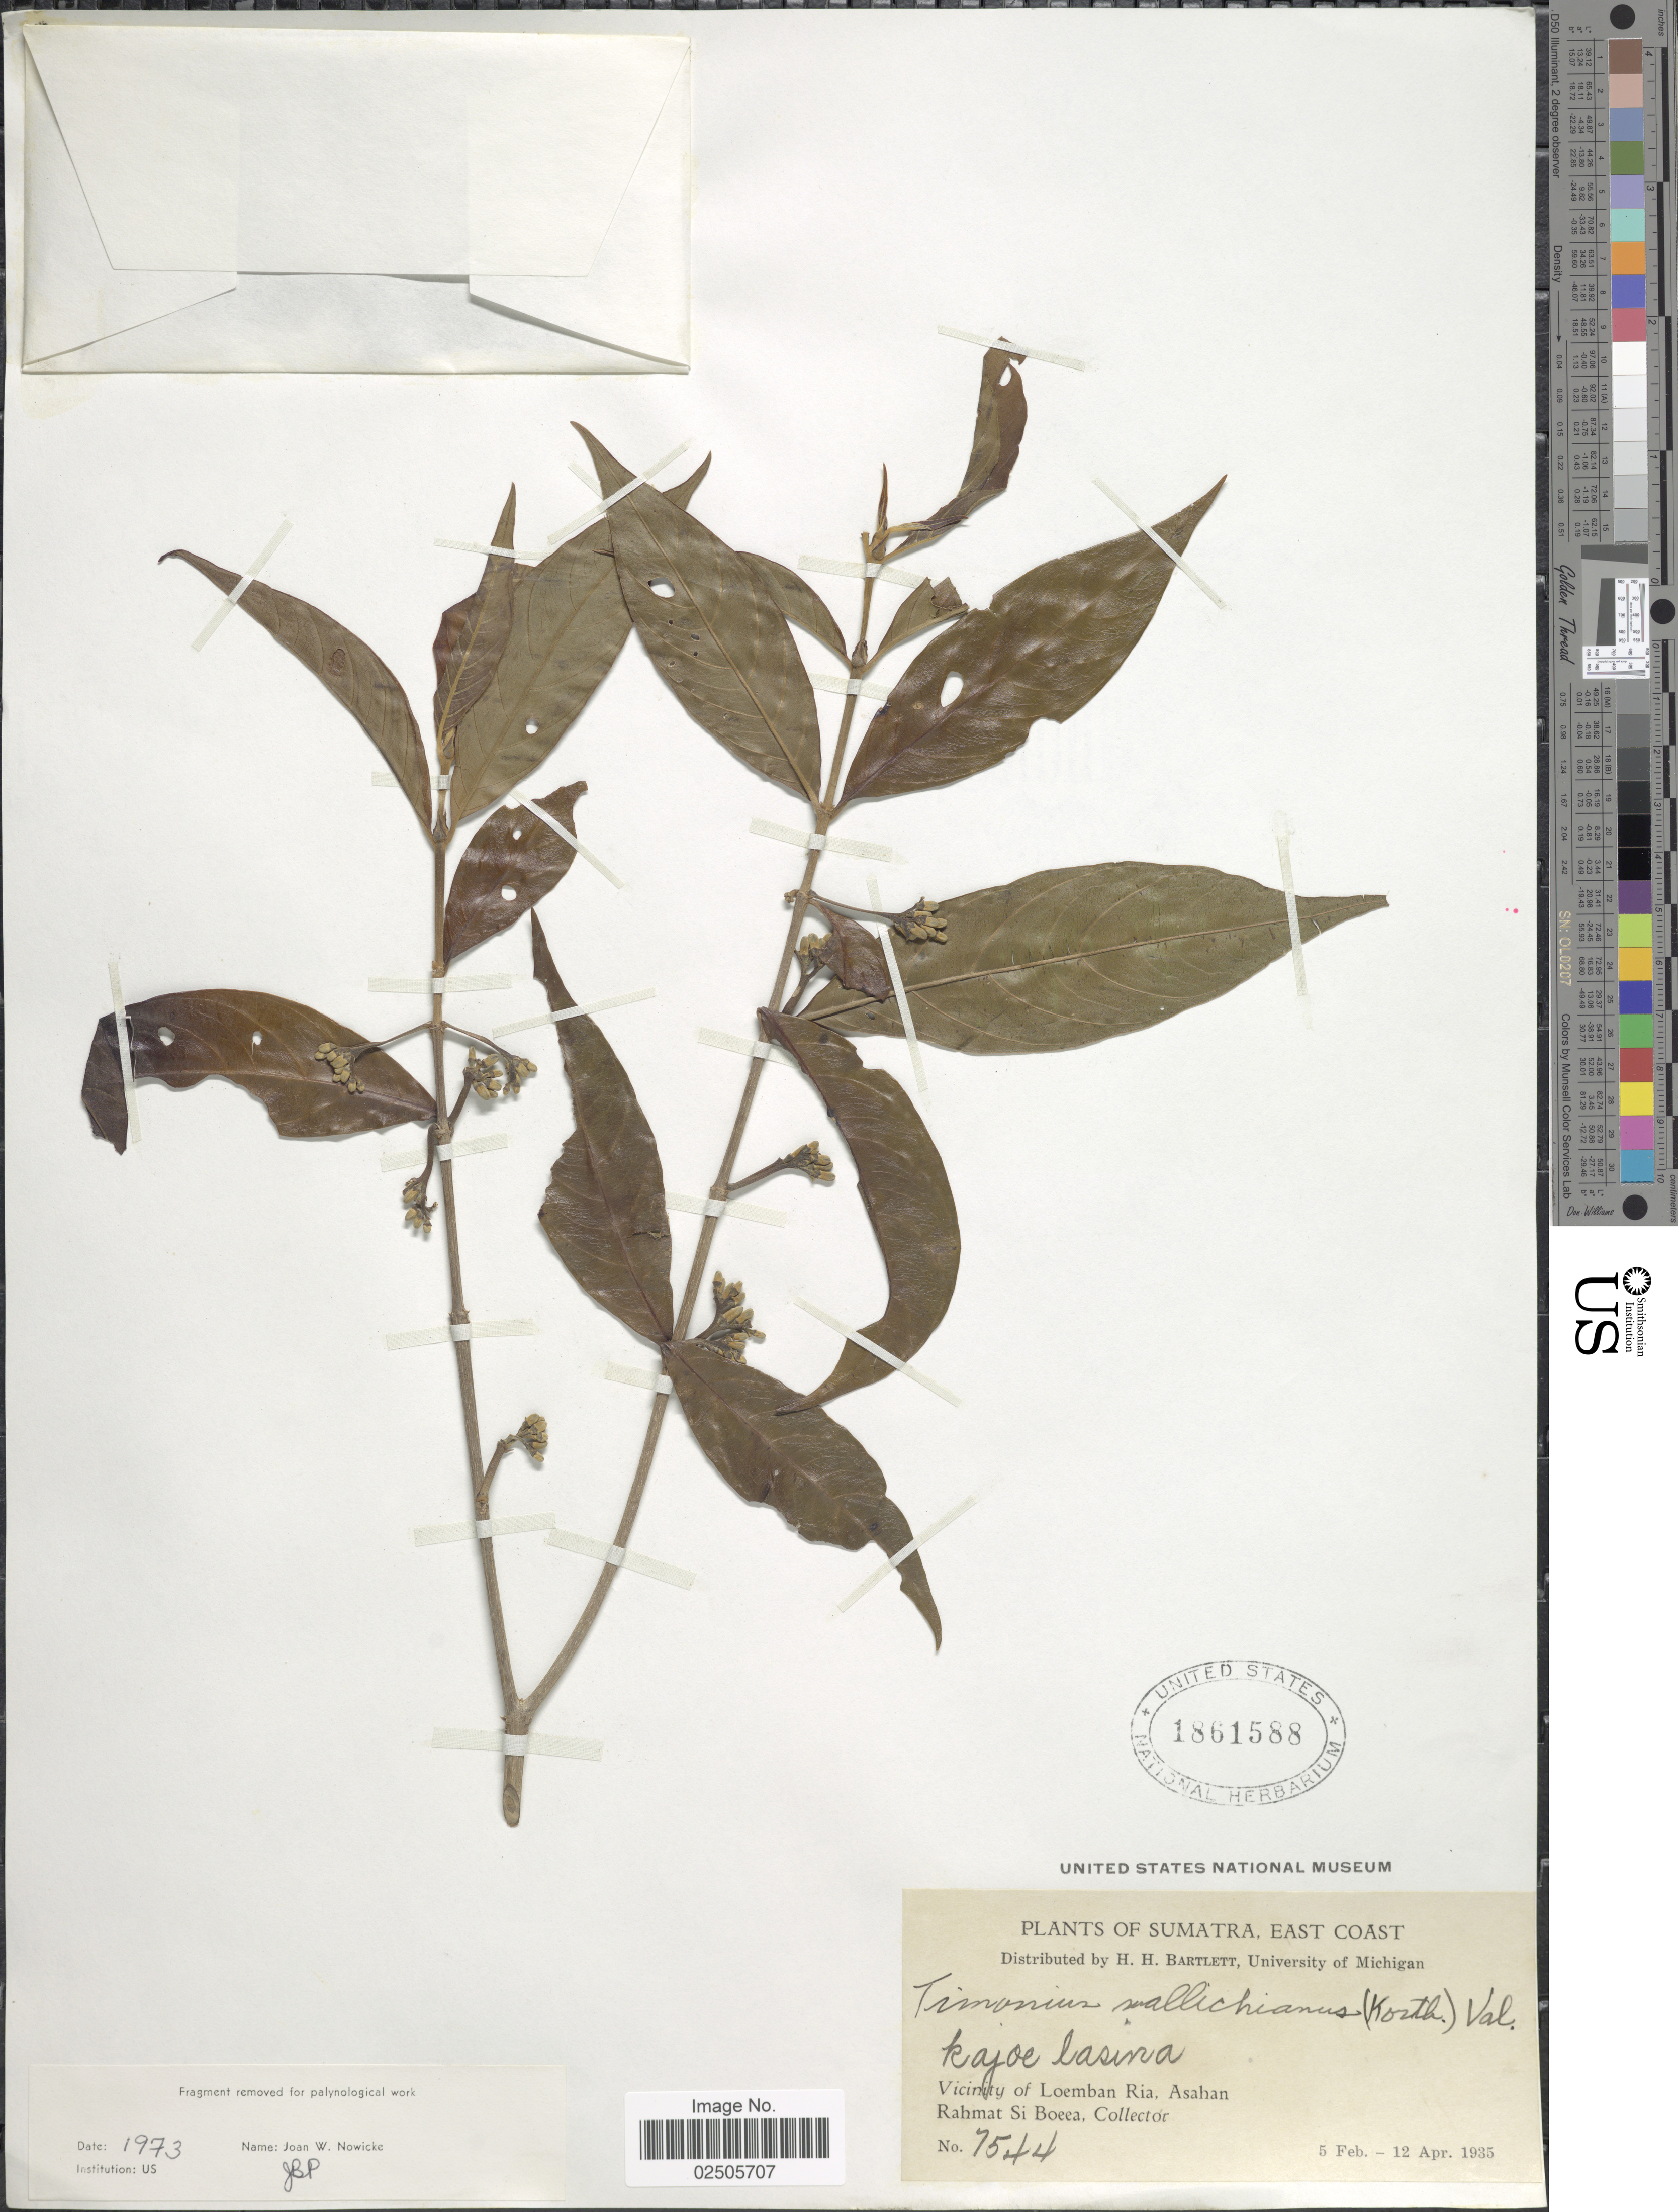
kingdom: Plantae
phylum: Tracheophyta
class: Magnoliopsida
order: Gentianales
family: Rubiaceae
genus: Timonius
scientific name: Timonius wallichianus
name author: Valeton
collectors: Rahmat Si Boeea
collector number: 7544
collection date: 1935-02-05/1935-04-12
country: Indonesia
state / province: Sumatra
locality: East Coast, Vicinity of Loemban Ria, Asahan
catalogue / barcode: US 1861588